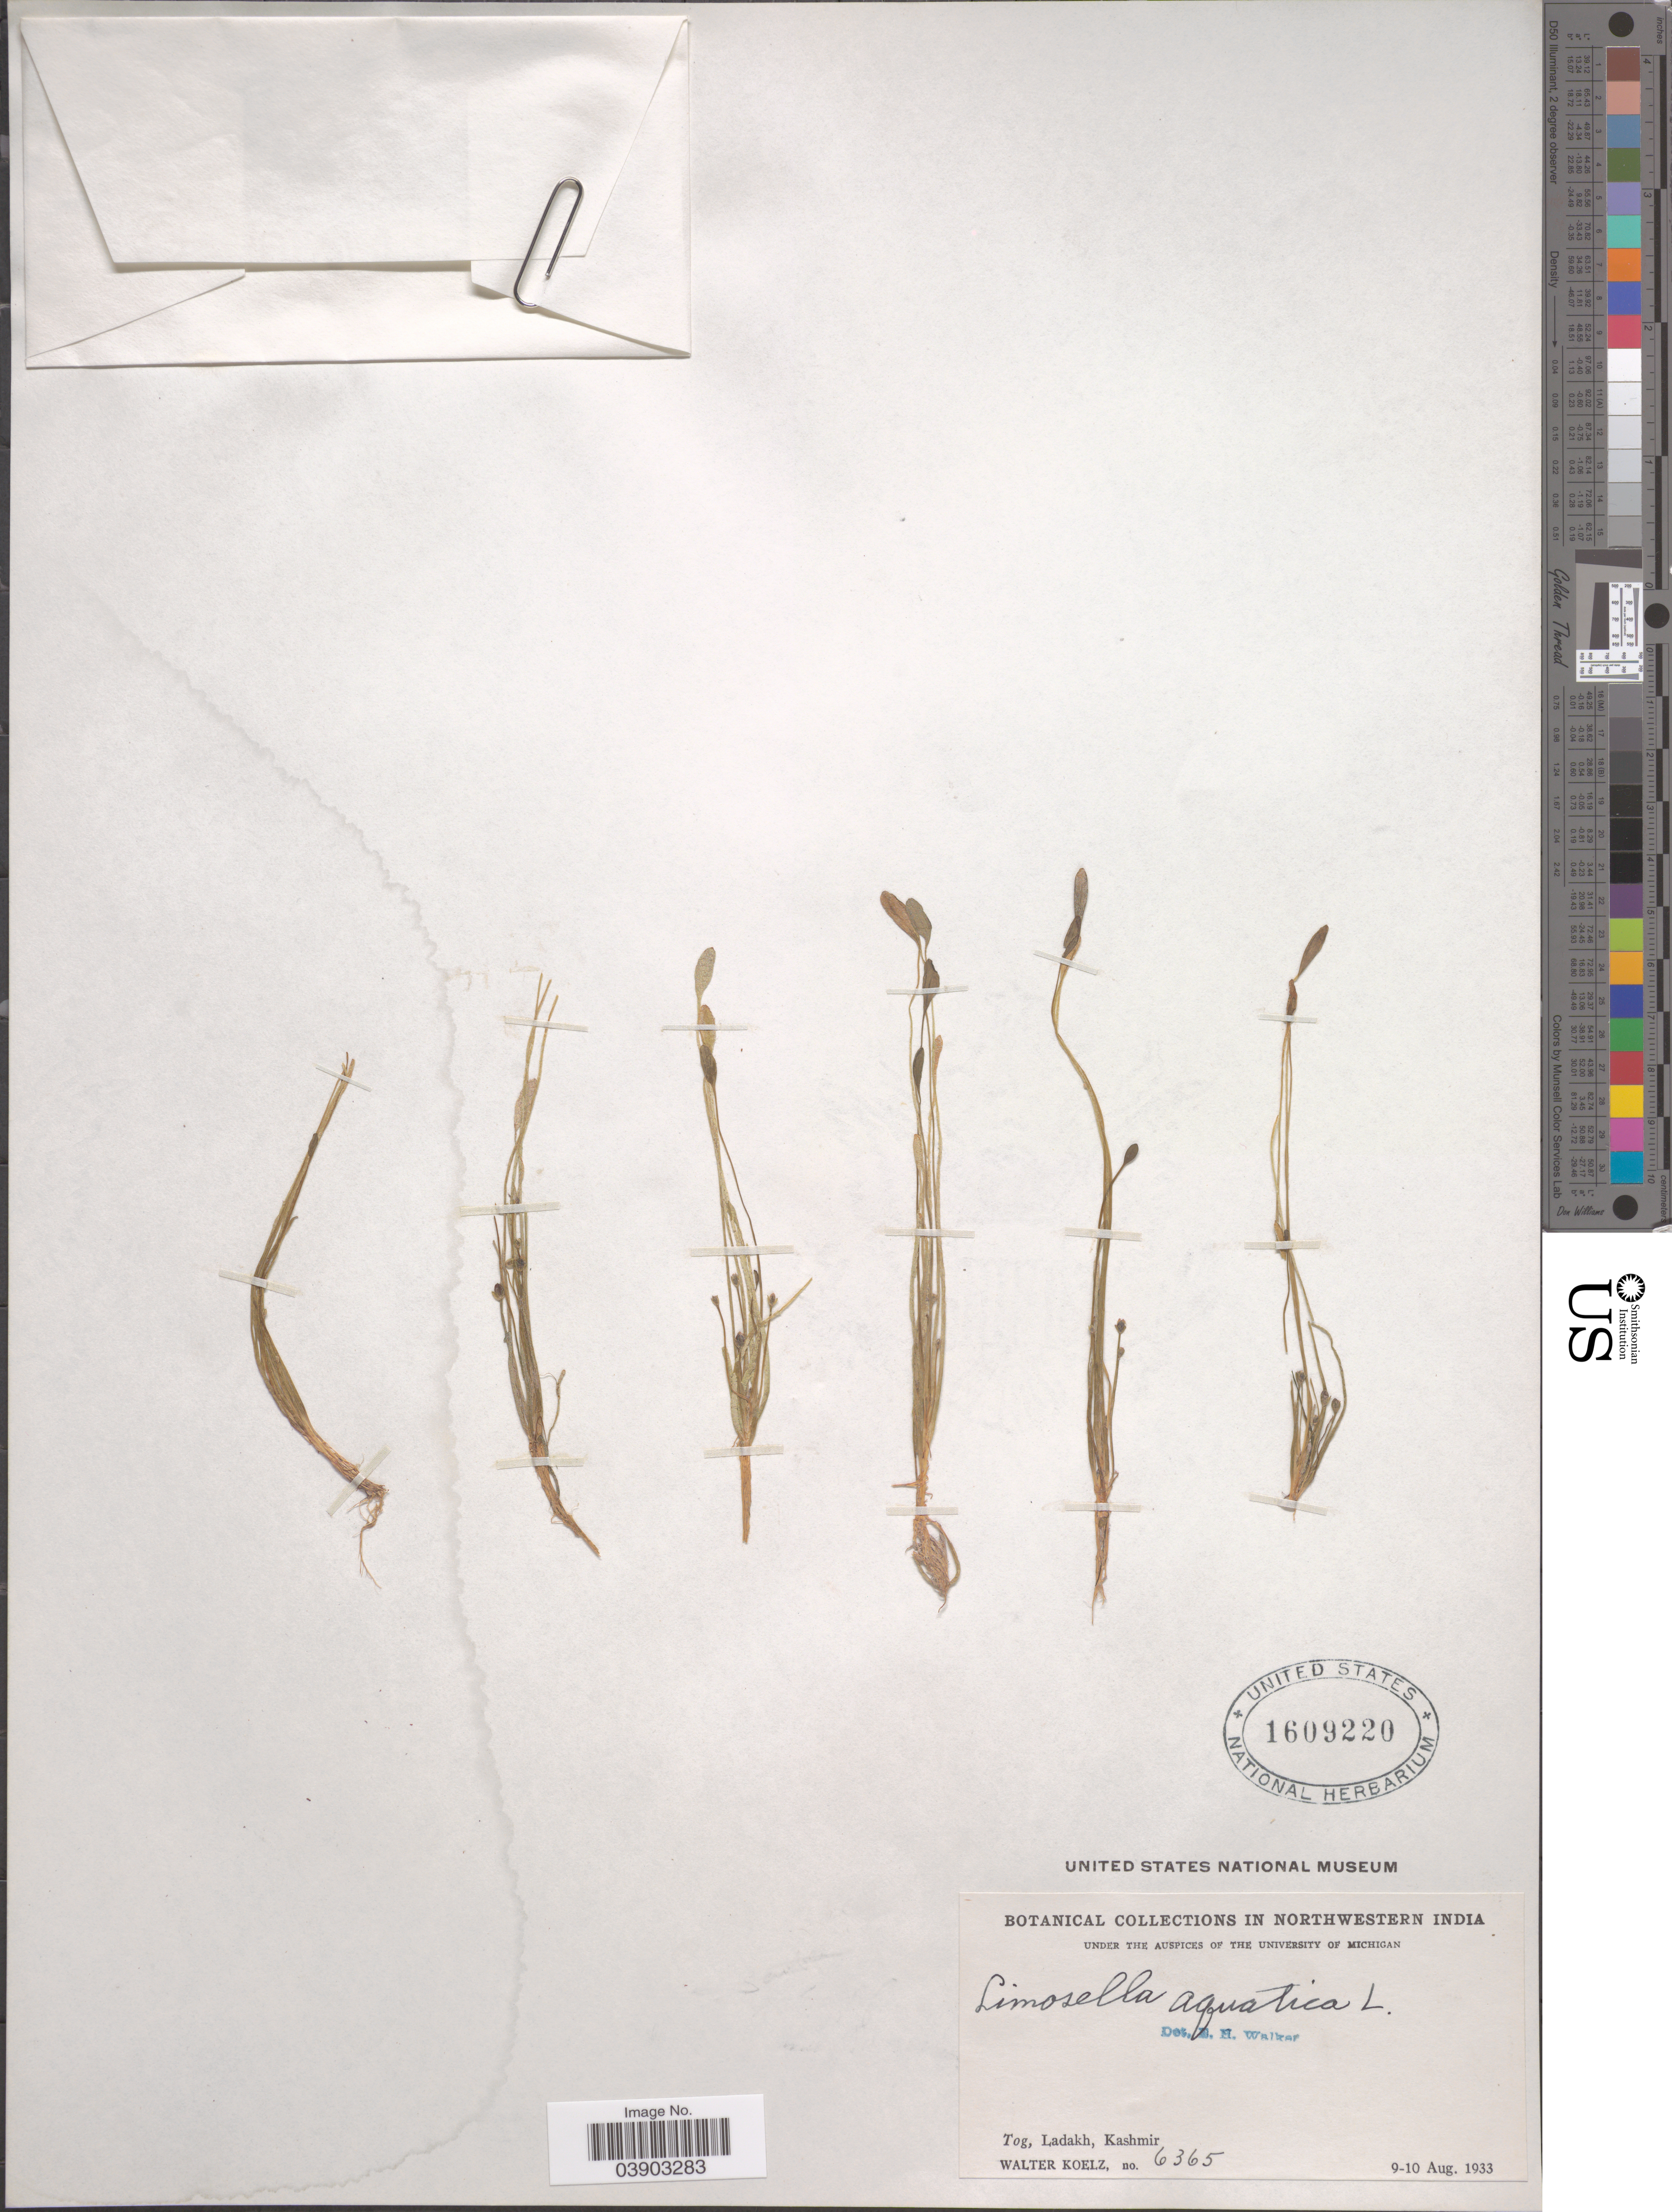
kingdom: Plantae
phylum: Tracheophyta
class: Magnoliopsida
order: Lamiales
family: Scrophulariaceae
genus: Limosella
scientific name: Limosella aquatica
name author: L.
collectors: W. N. Koelz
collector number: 6365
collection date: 1933-08-09/1933-08-10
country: India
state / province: Jammu and Kashmir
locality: Northwestern India. Tog, Ladakh, Kashmir.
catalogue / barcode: US 1609220